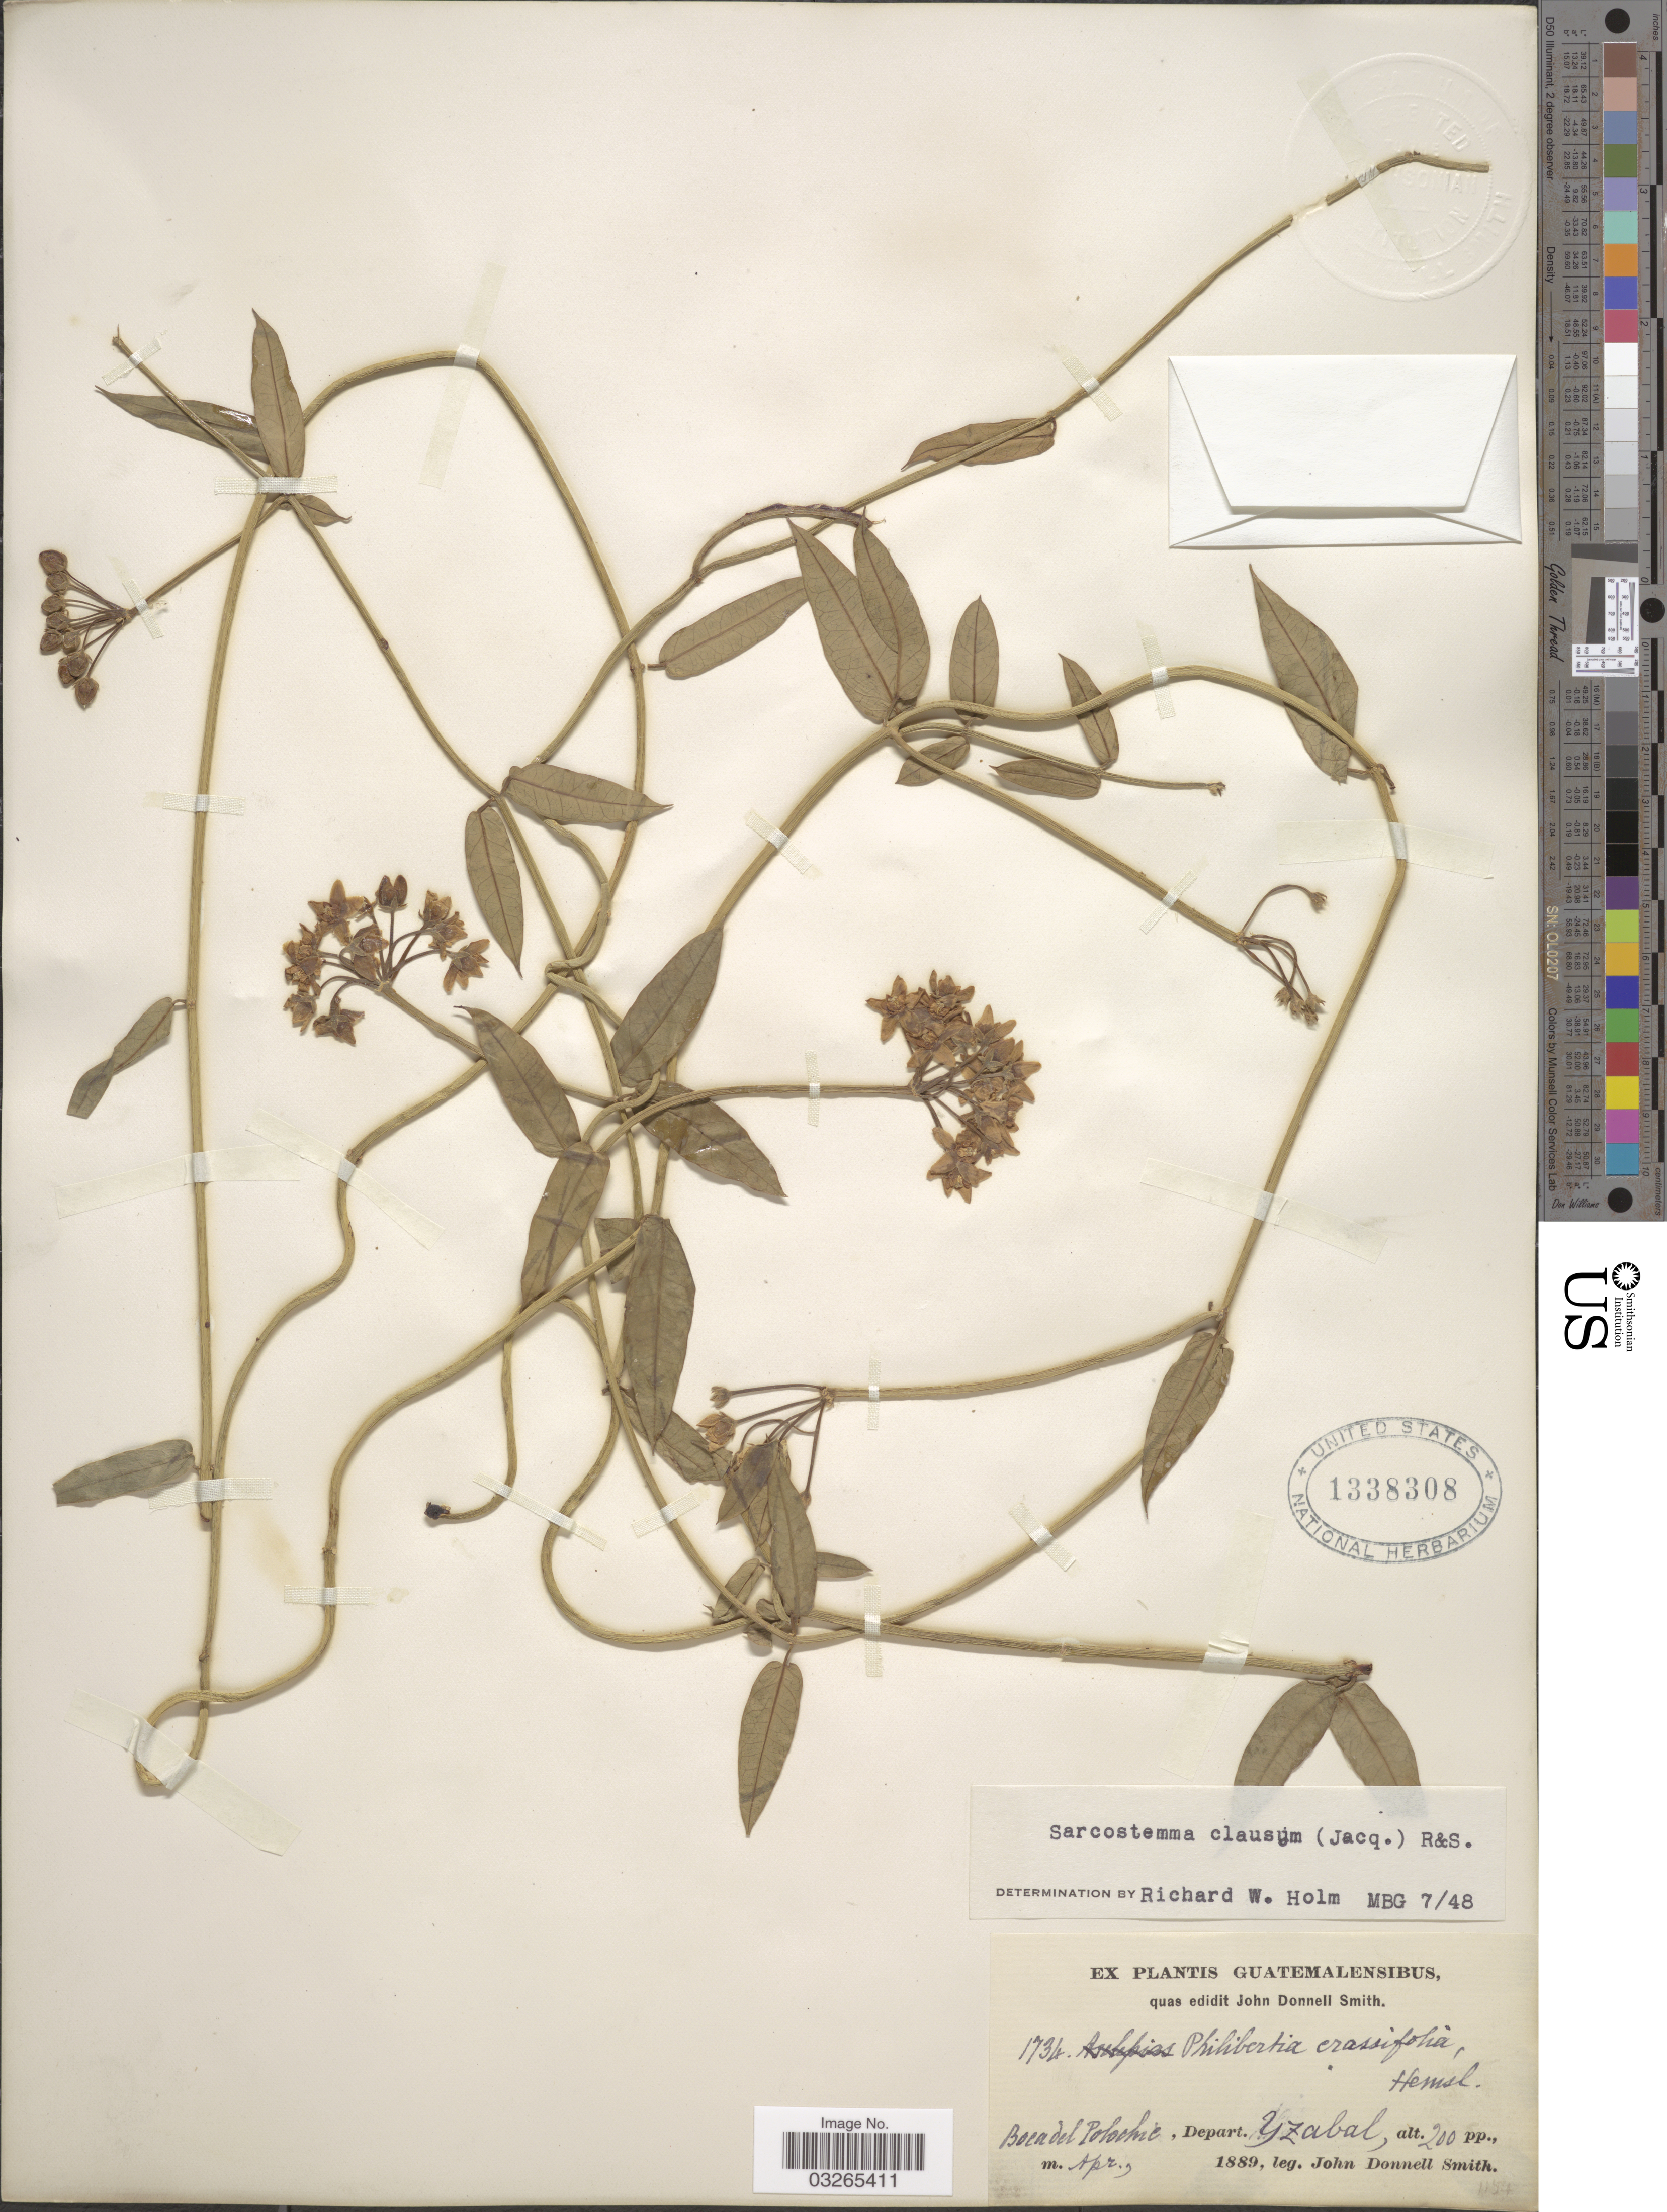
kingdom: Plantae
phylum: Tracheophyta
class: Magnoliopsida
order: Gentianales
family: Apocynaceae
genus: Sarcostemma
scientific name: Sarcostemma clausum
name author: (Jacq.) Schult.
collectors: J. Donnell Smith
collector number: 1734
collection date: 1889-04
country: Guatemala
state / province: Izabal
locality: Boca del Polochic, Depart. Izabal.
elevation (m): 61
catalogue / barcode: US 1338308